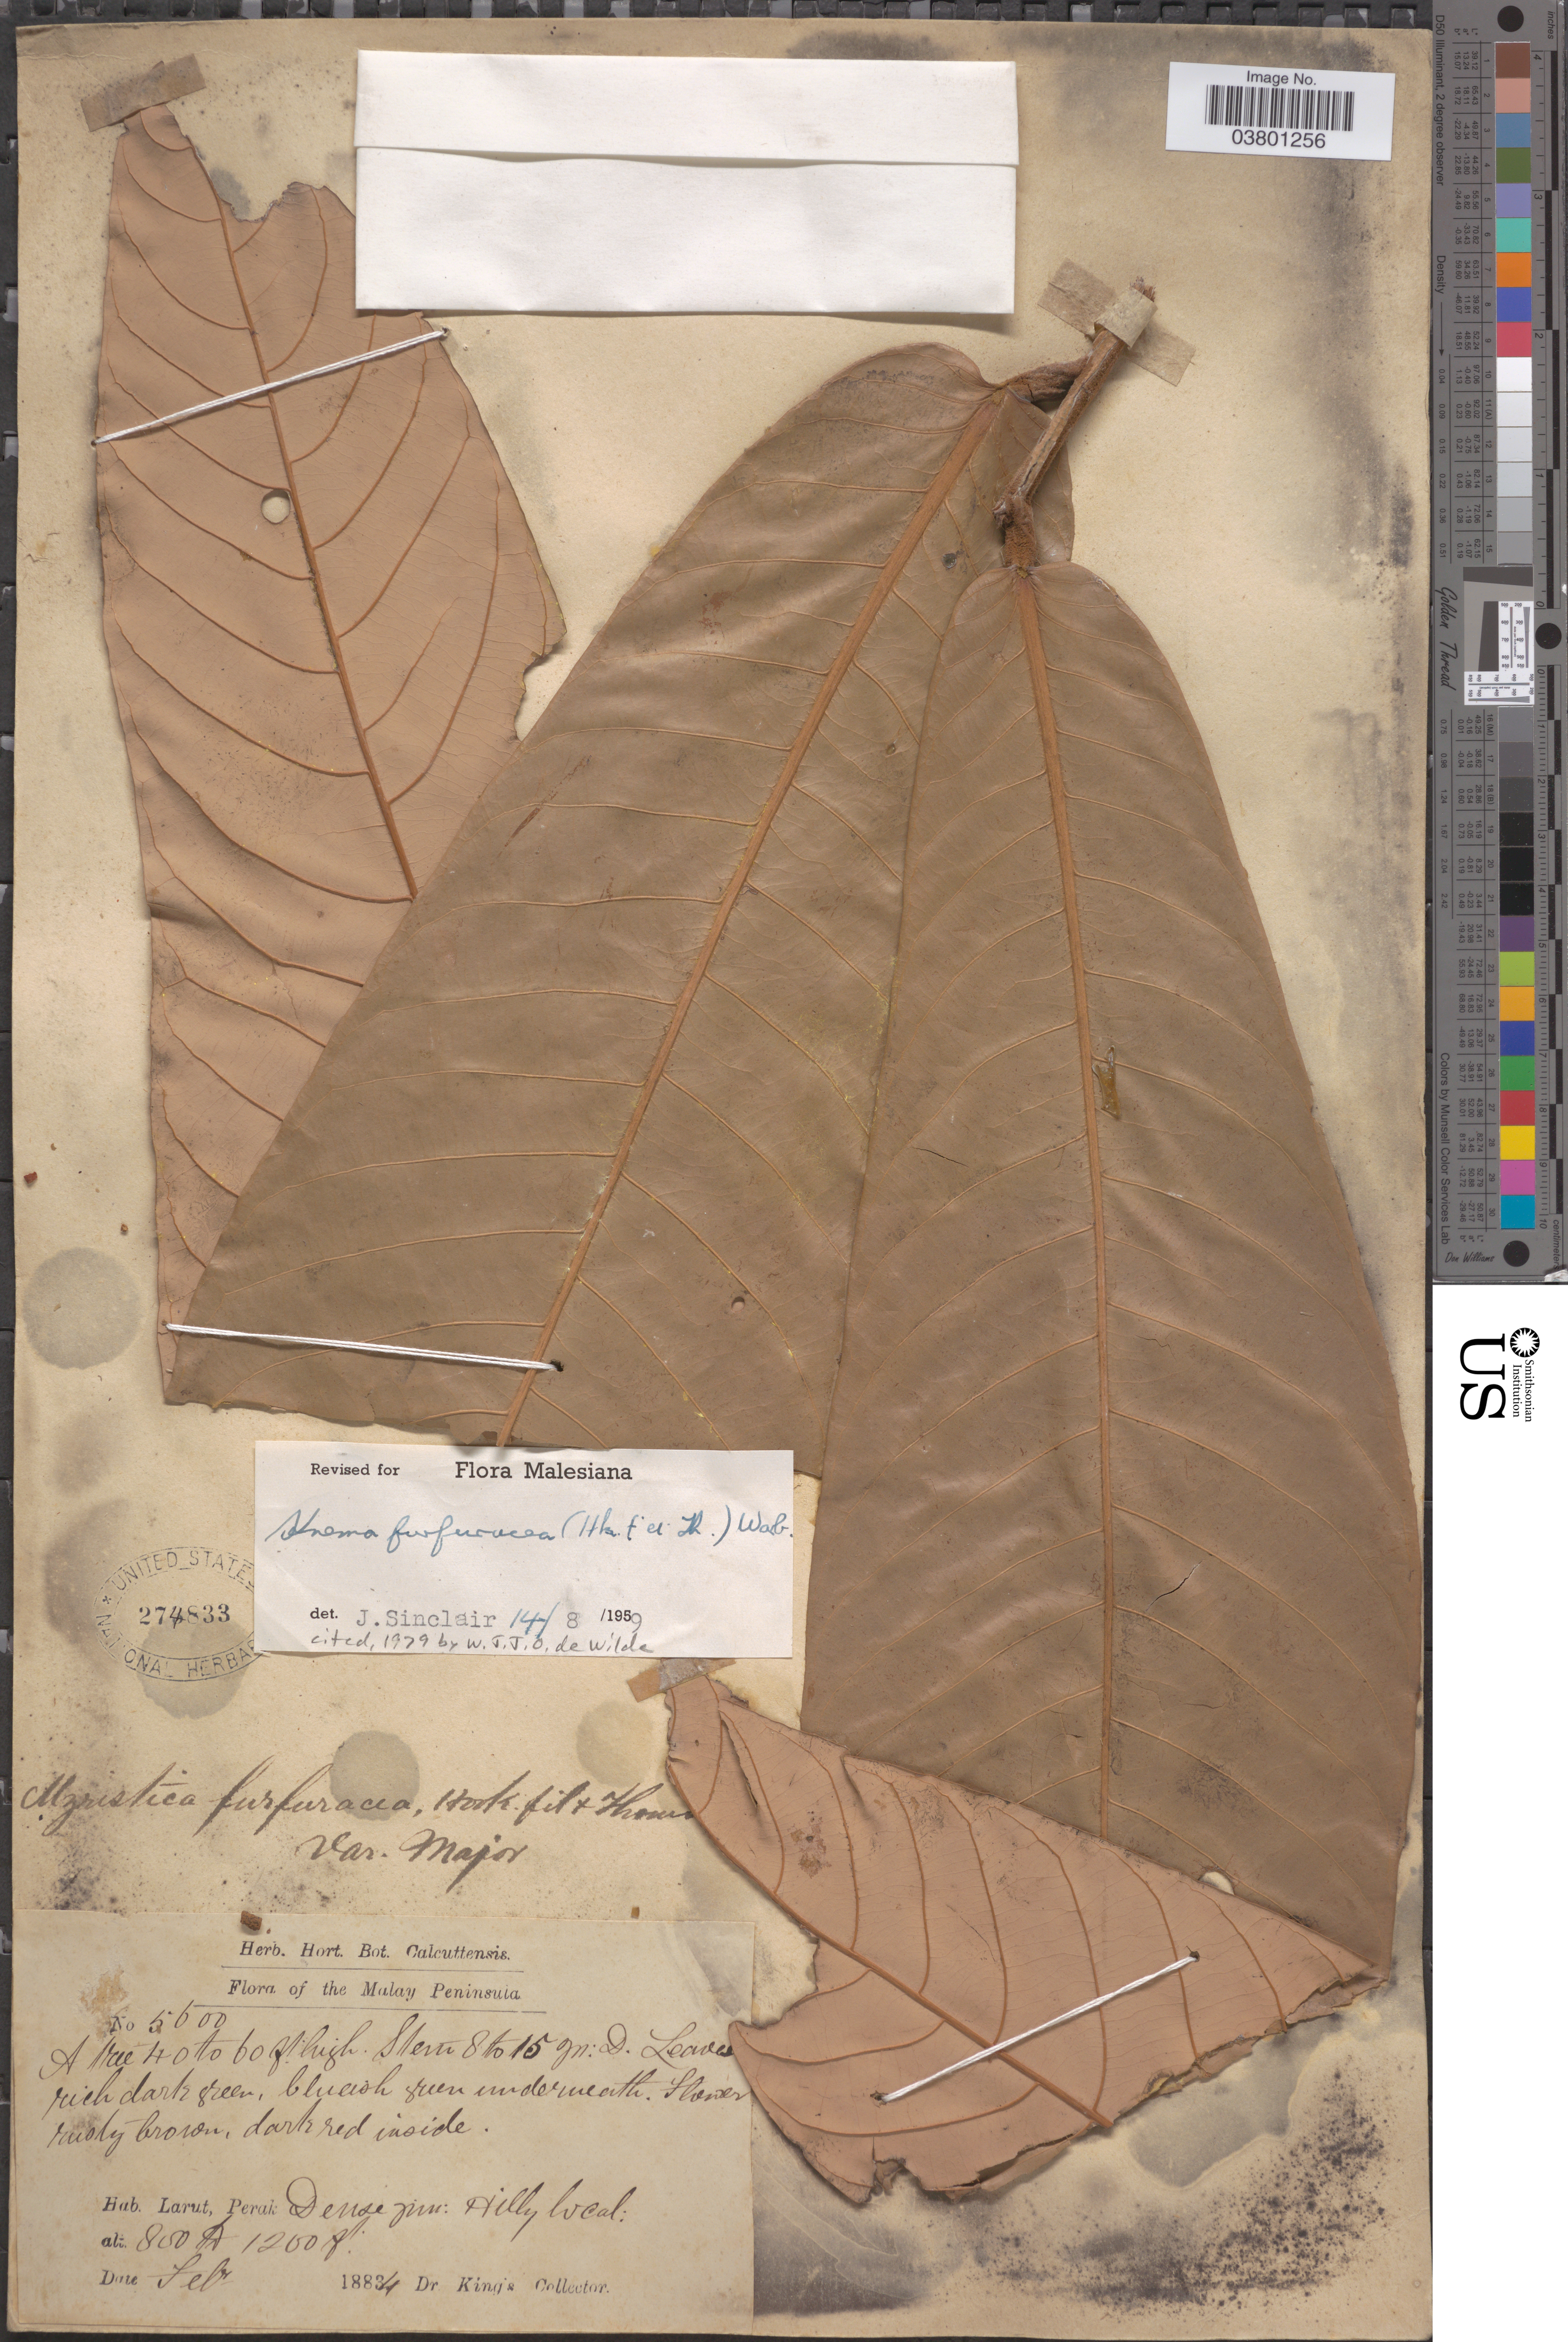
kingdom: Plantae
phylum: Tracheophyta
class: Magnoliopsida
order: Magnoliales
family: Myristicaceae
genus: Knema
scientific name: Knema furfuracea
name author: (Hook. f. & Thomson) Warb.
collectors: Dr. King's collector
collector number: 5600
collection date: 1884-02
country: Malaysia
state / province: Perak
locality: The Malay Peninsula. Larut.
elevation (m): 244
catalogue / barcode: US 274833